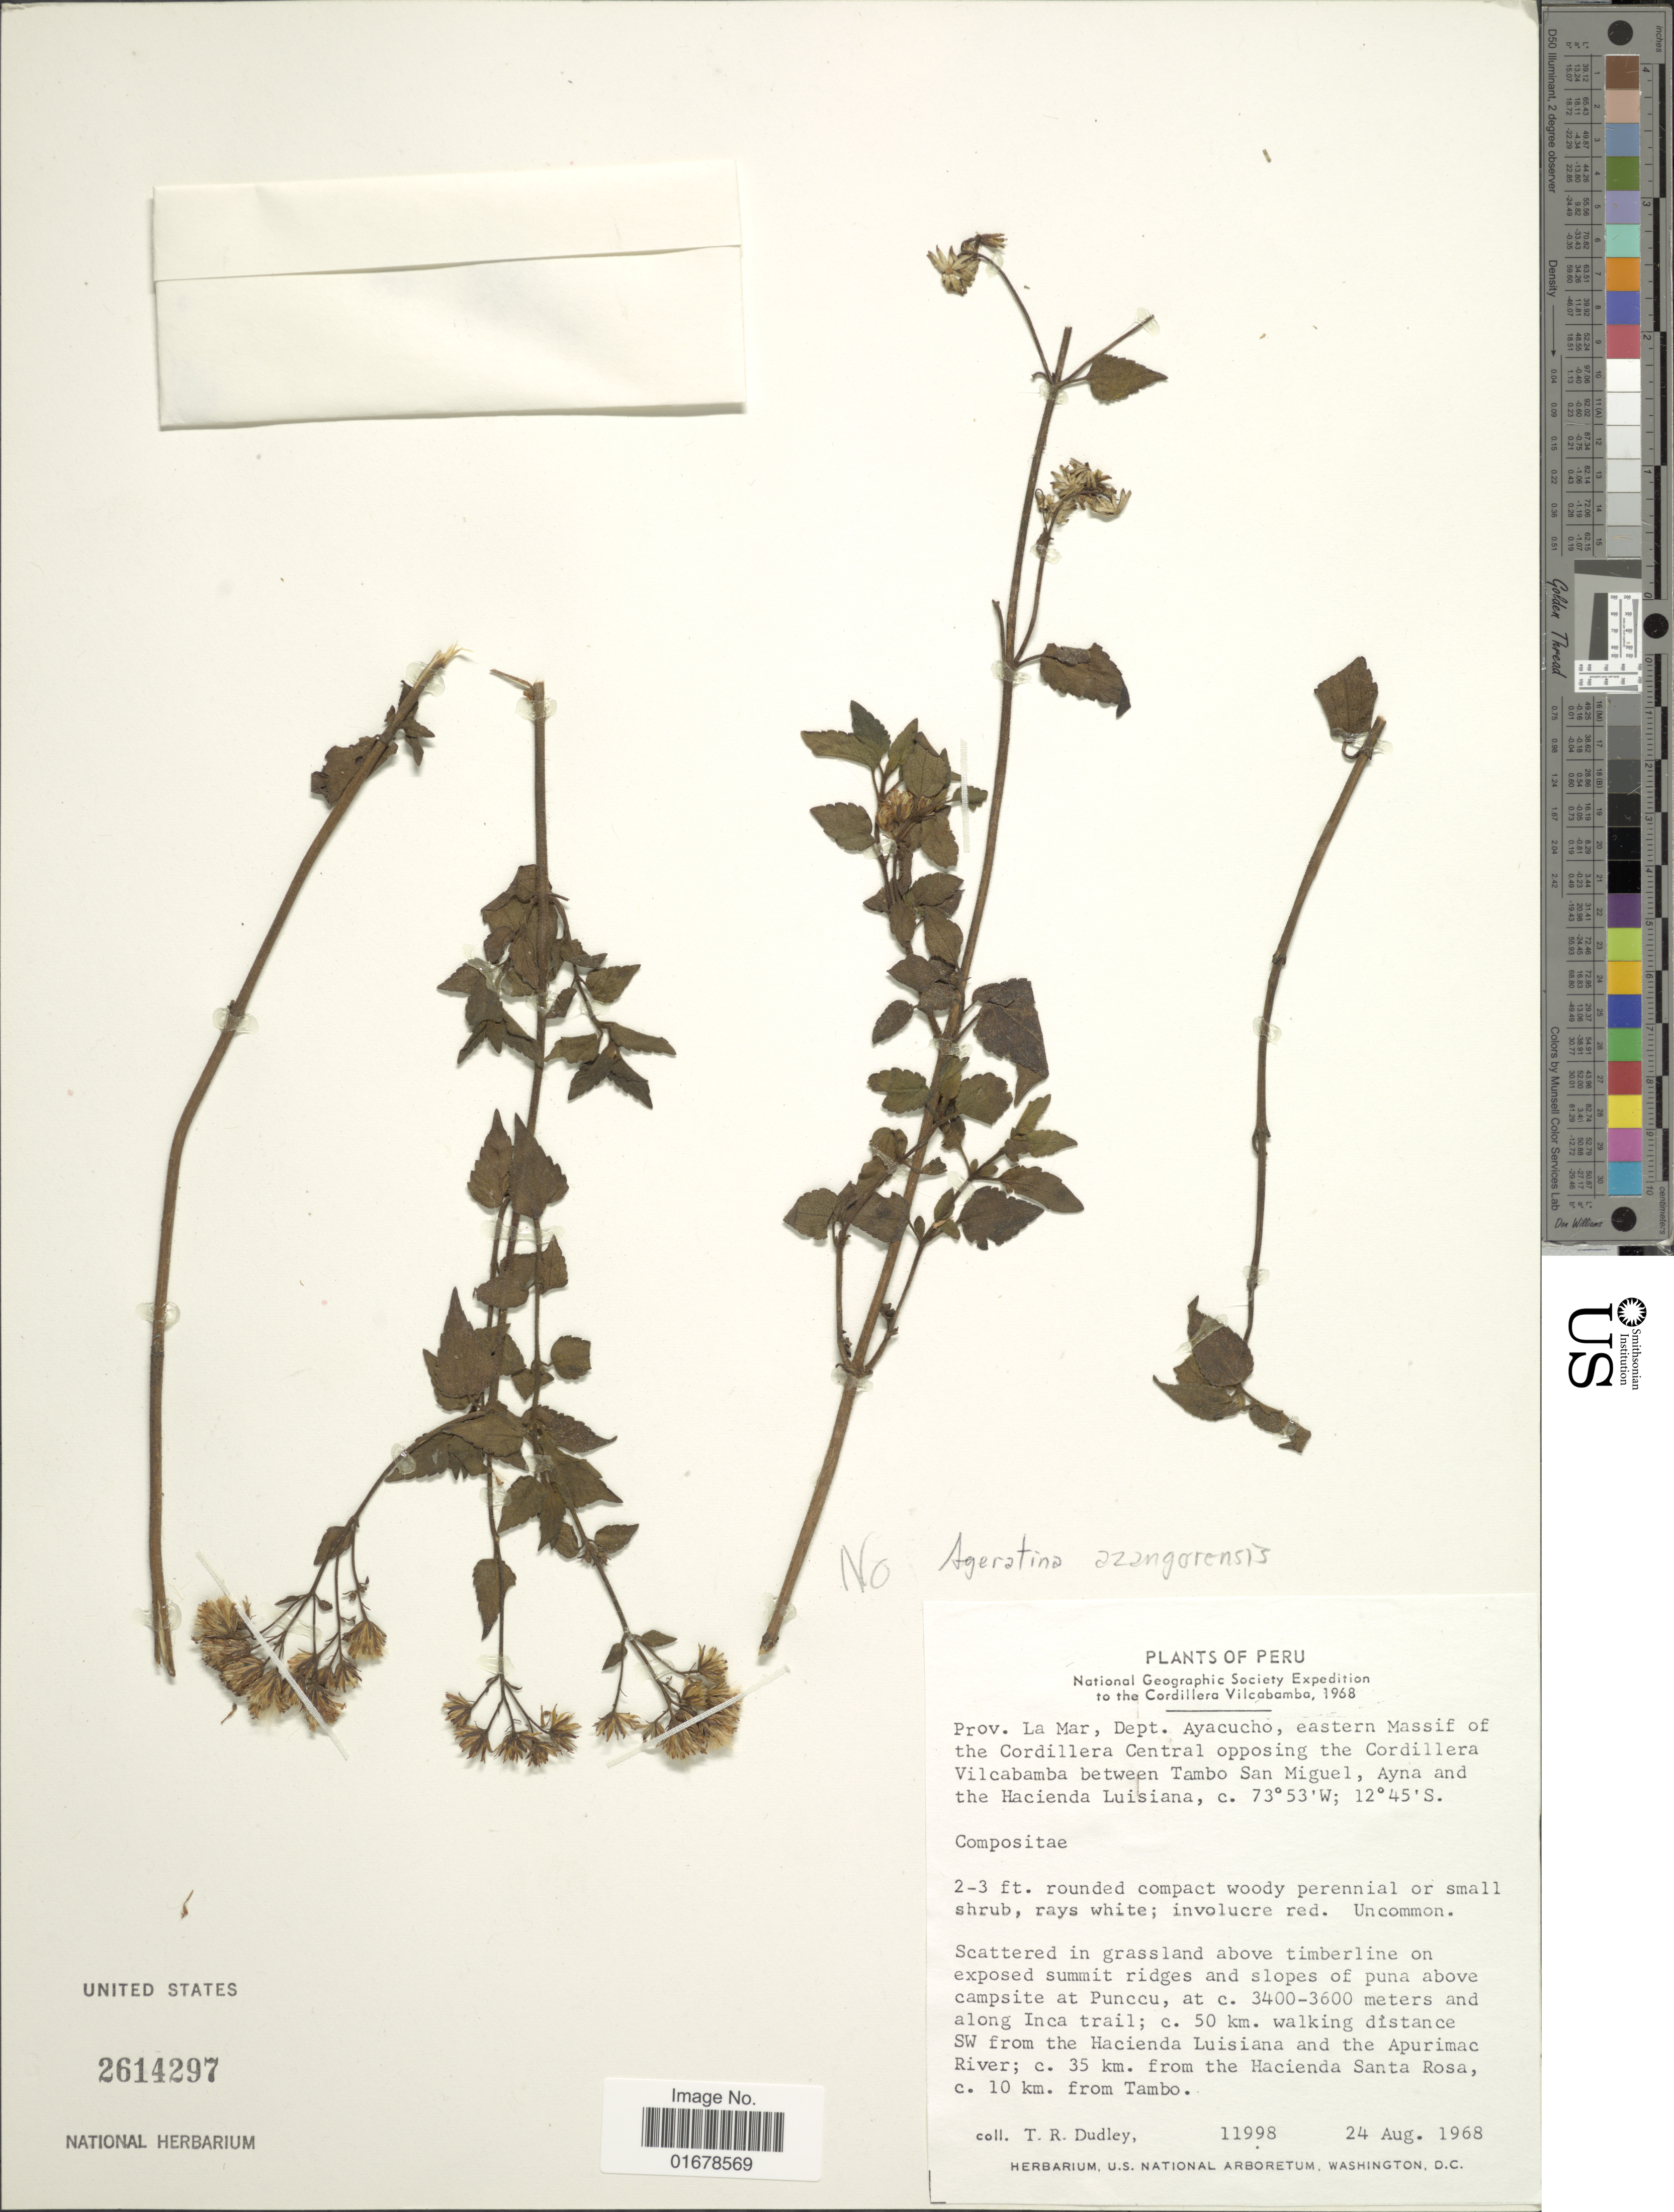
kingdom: Plantae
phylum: Tracheophyta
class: Magnoliopsida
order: Asterales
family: Asteraceae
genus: Ageratina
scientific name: Ageratina sp.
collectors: T. R. Dudley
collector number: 11998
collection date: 1968-08-24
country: Peru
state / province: Ayacucho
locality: Prov. La Mar, Dept. Ayacucho, eastern Massif of the Cordillera Central opposing the Cordillera Vilcabamba between Tambo San Miguel, Ayna and the Hacienda Luisiana, In grassland above timberline on exposed summit ridges and slopes of puna above campsite at Punccu and along Inca trail, c. 50 km. walking distance SW from the Hacienda Luisiana and the Apurimac River, c. 35 km. from the Hacienda Santa Rosa, c. 10 km. from Tambo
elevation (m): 3400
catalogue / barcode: US 2614297